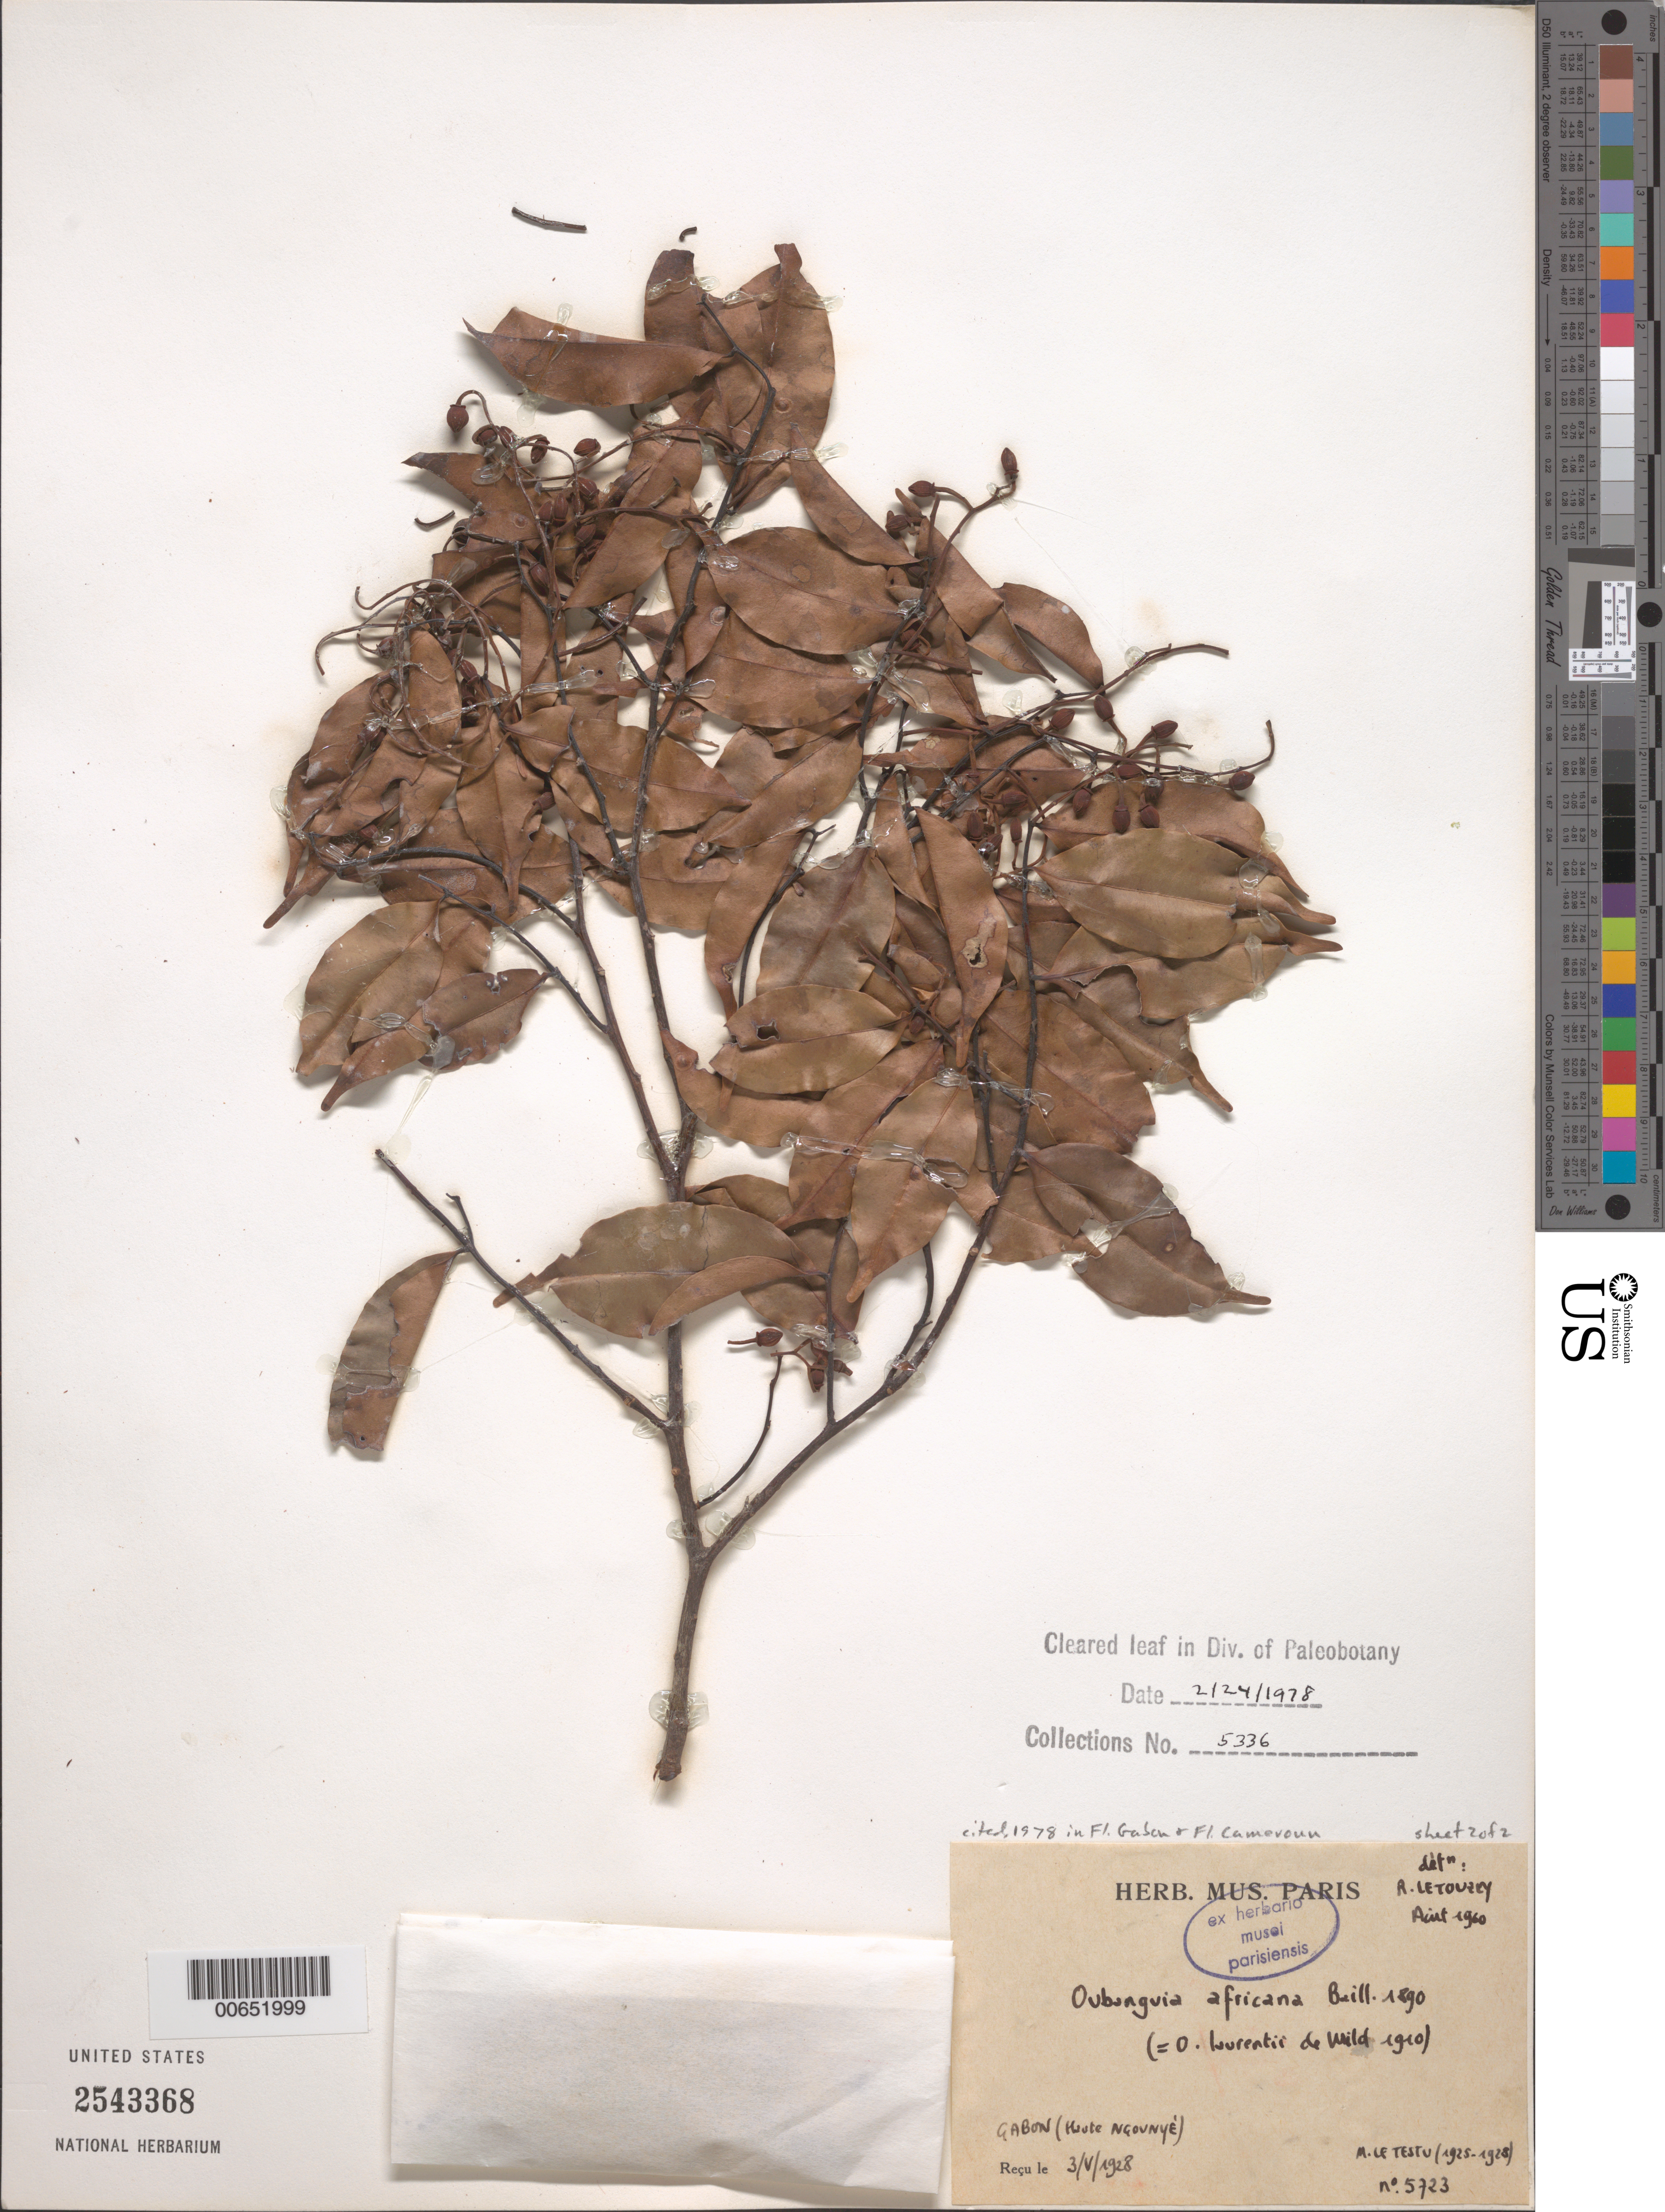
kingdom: Plantae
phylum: Tracheophyta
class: Magnoliopsida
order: Ericales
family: Lecythidaceae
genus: Oubanguia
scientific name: Oubanguia africana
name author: Baill.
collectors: G. Le Testu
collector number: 5723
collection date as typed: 1925 to -- -- 1928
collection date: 1925/1928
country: Gabon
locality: Haute Ngounye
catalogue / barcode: US 2543368